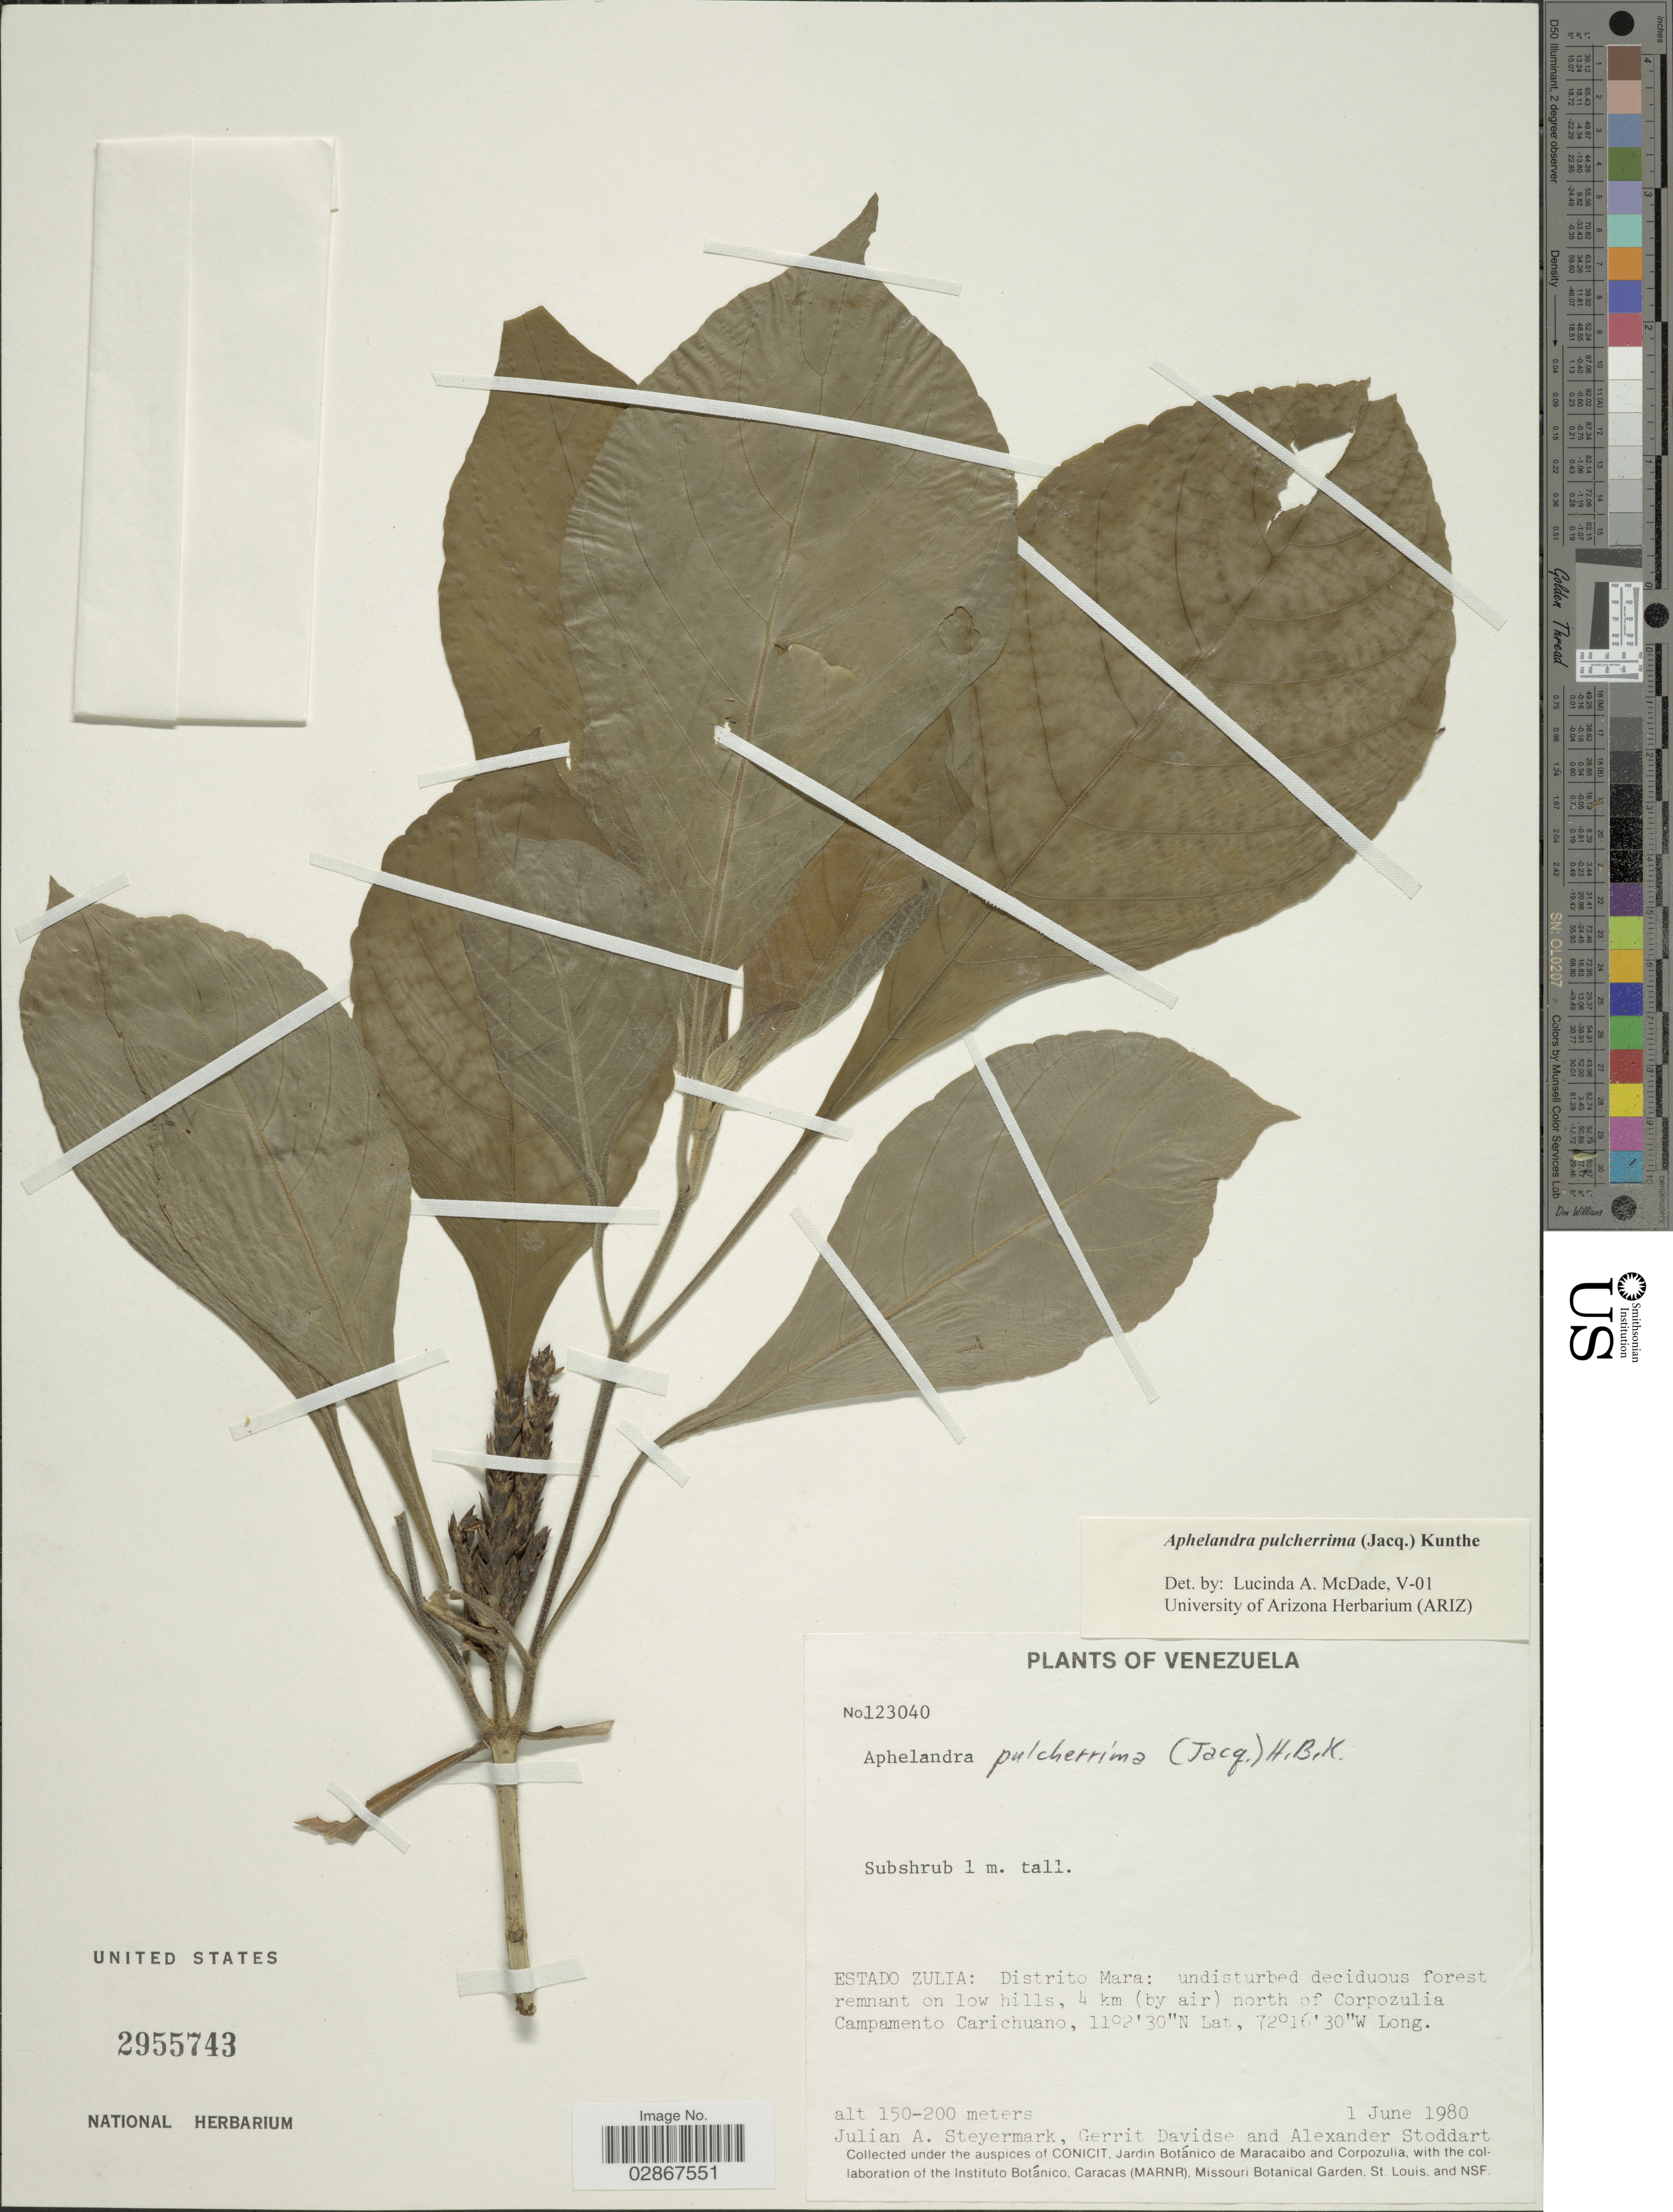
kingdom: Plantae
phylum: Tracheophyta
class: Magnoliopsida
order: Lamiales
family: Acanthaceae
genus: Aphelandra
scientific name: Aphelandra pulcherrima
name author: (Jacq.) Kunth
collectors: J. Steyermark, G. Davidse & A. Stoddart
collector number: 123040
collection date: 1980-06-01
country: Venezuela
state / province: Zulia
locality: Distrito Mara: 4 km (by air) north of Corpozulia Campamento Carichuano.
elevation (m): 150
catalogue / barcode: US 2955743